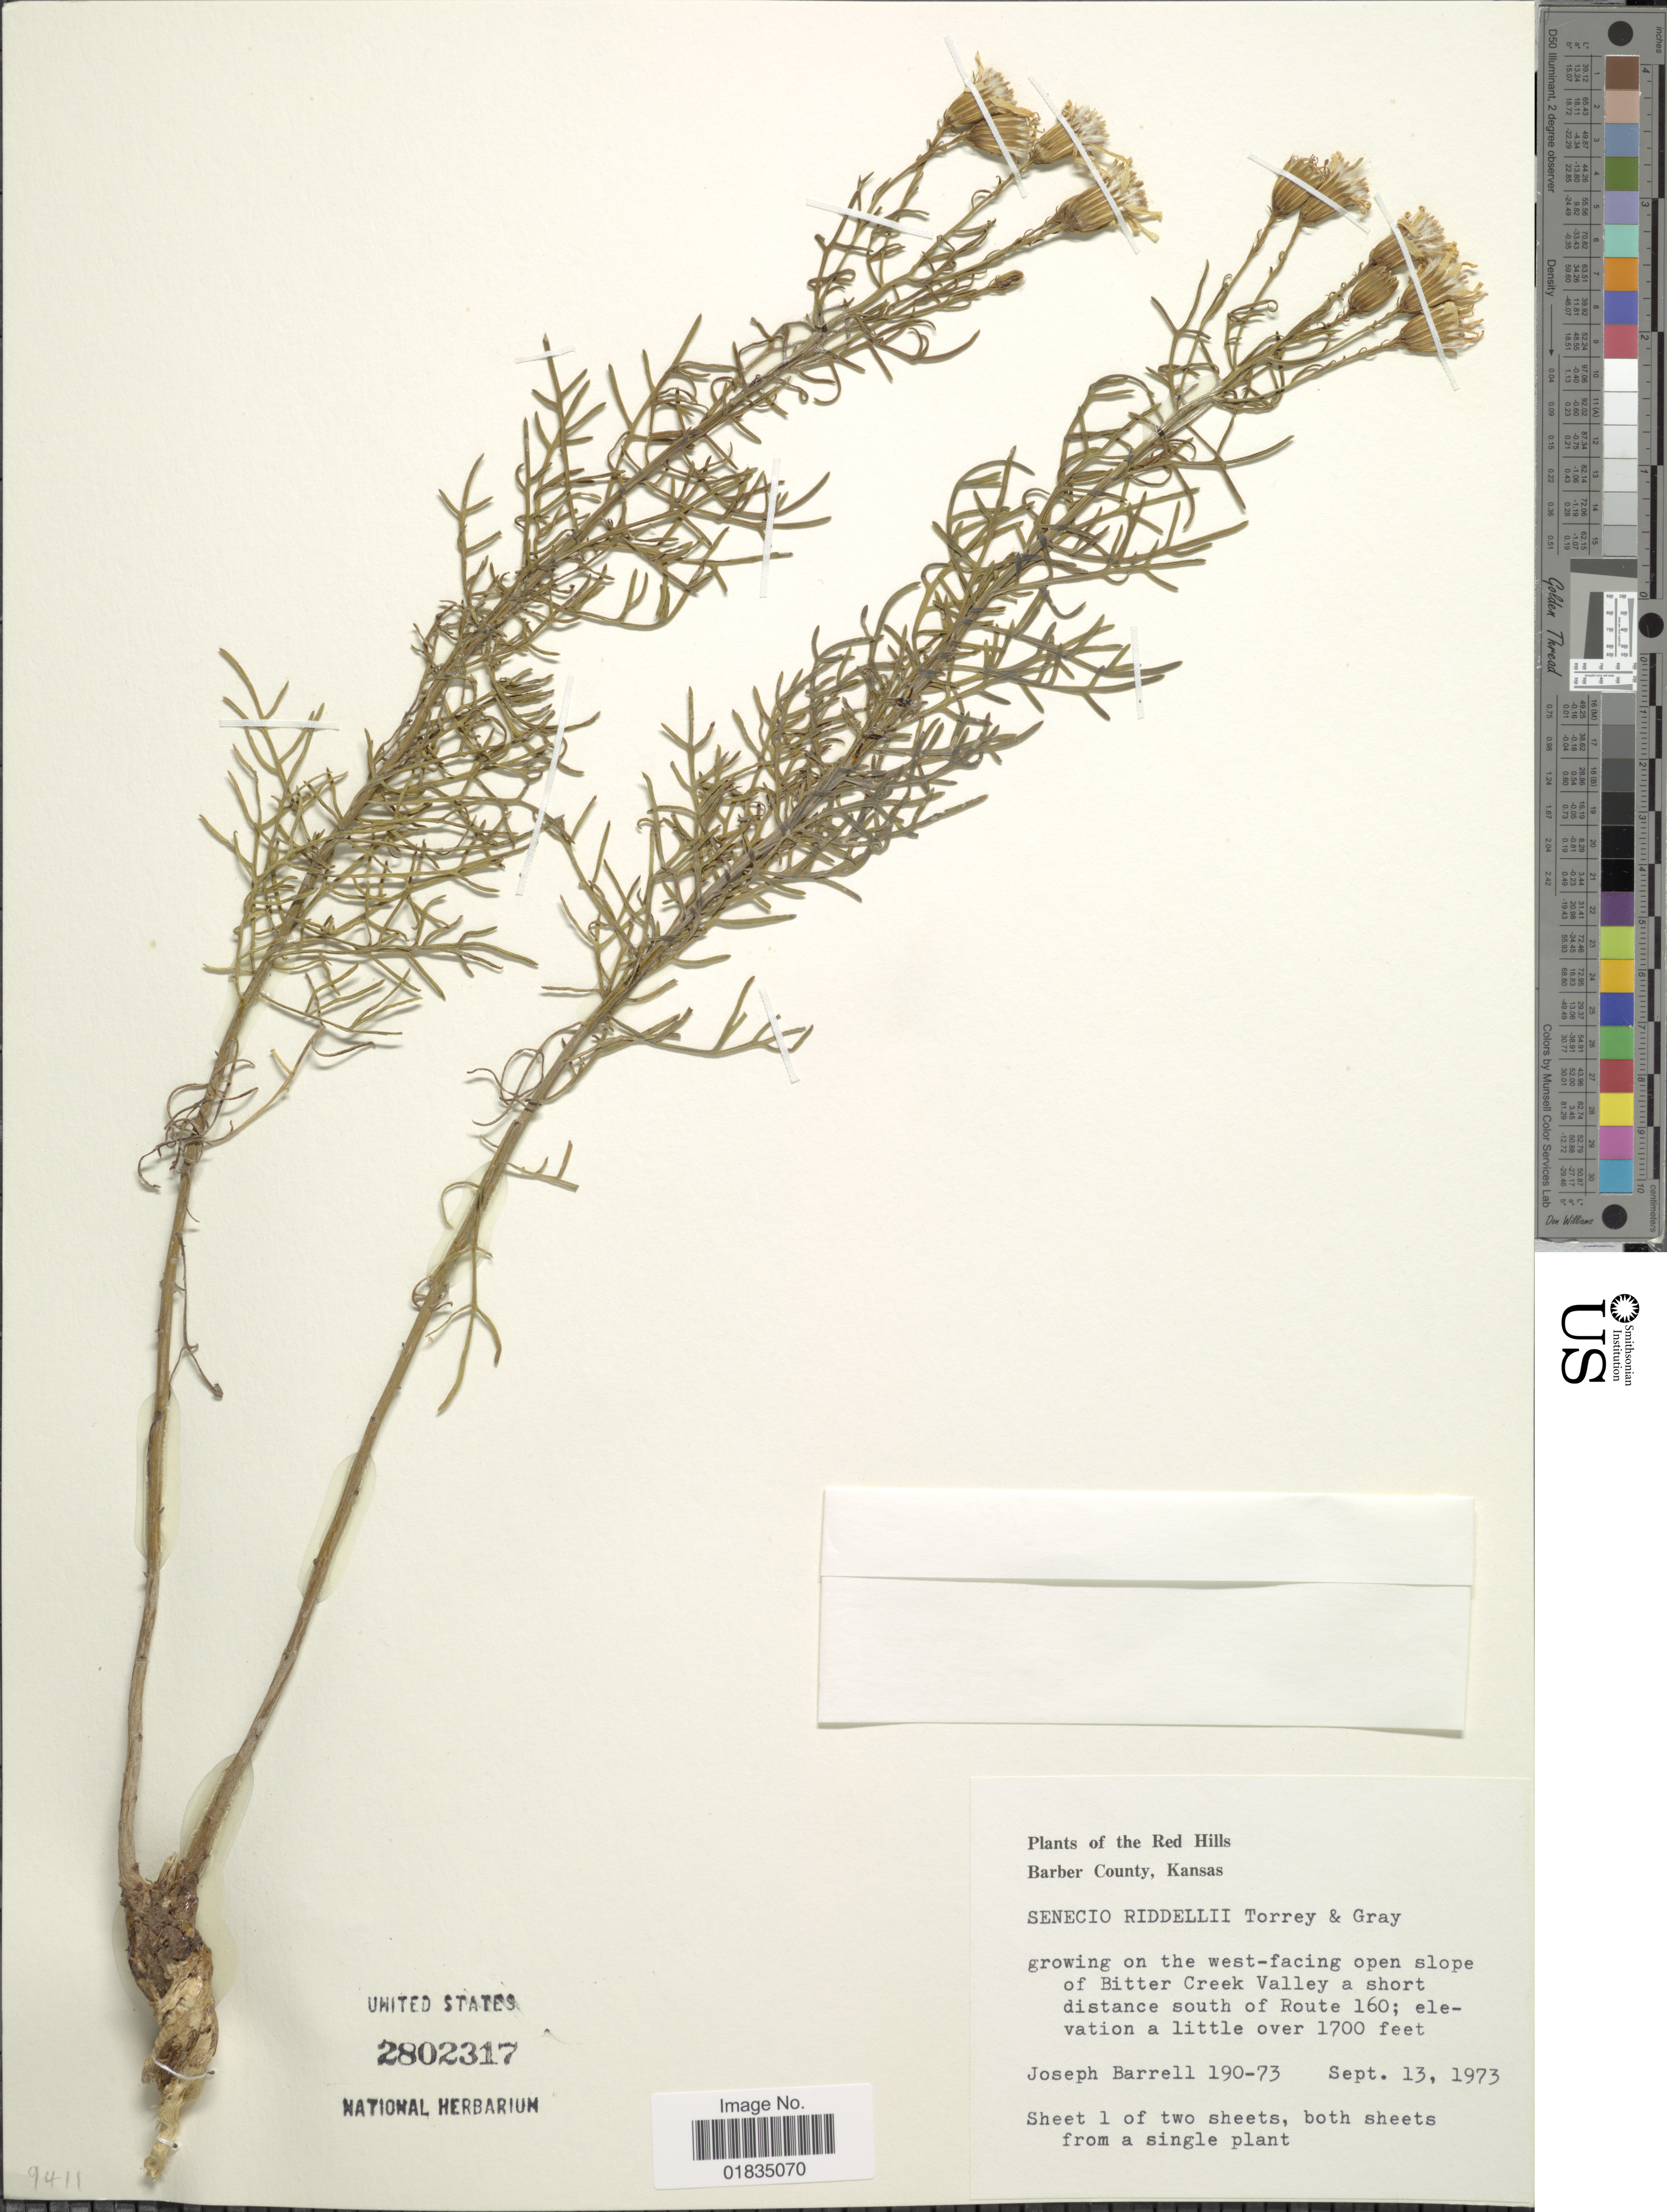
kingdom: Plantae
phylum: Tracheophyta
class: Magnoliopsida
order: Asterales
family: Asteraceae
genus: Senecio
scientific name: Senecio riddellii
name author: Torr. & A. Gray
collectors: J. Barrell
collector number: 190-73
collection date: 1973-09-13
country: United States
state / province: Kansas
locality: Red Hills, Barber County, Open slope of Bitter Creek Valley a short distance south of Route 160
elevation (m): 518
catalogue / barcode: US 2802317